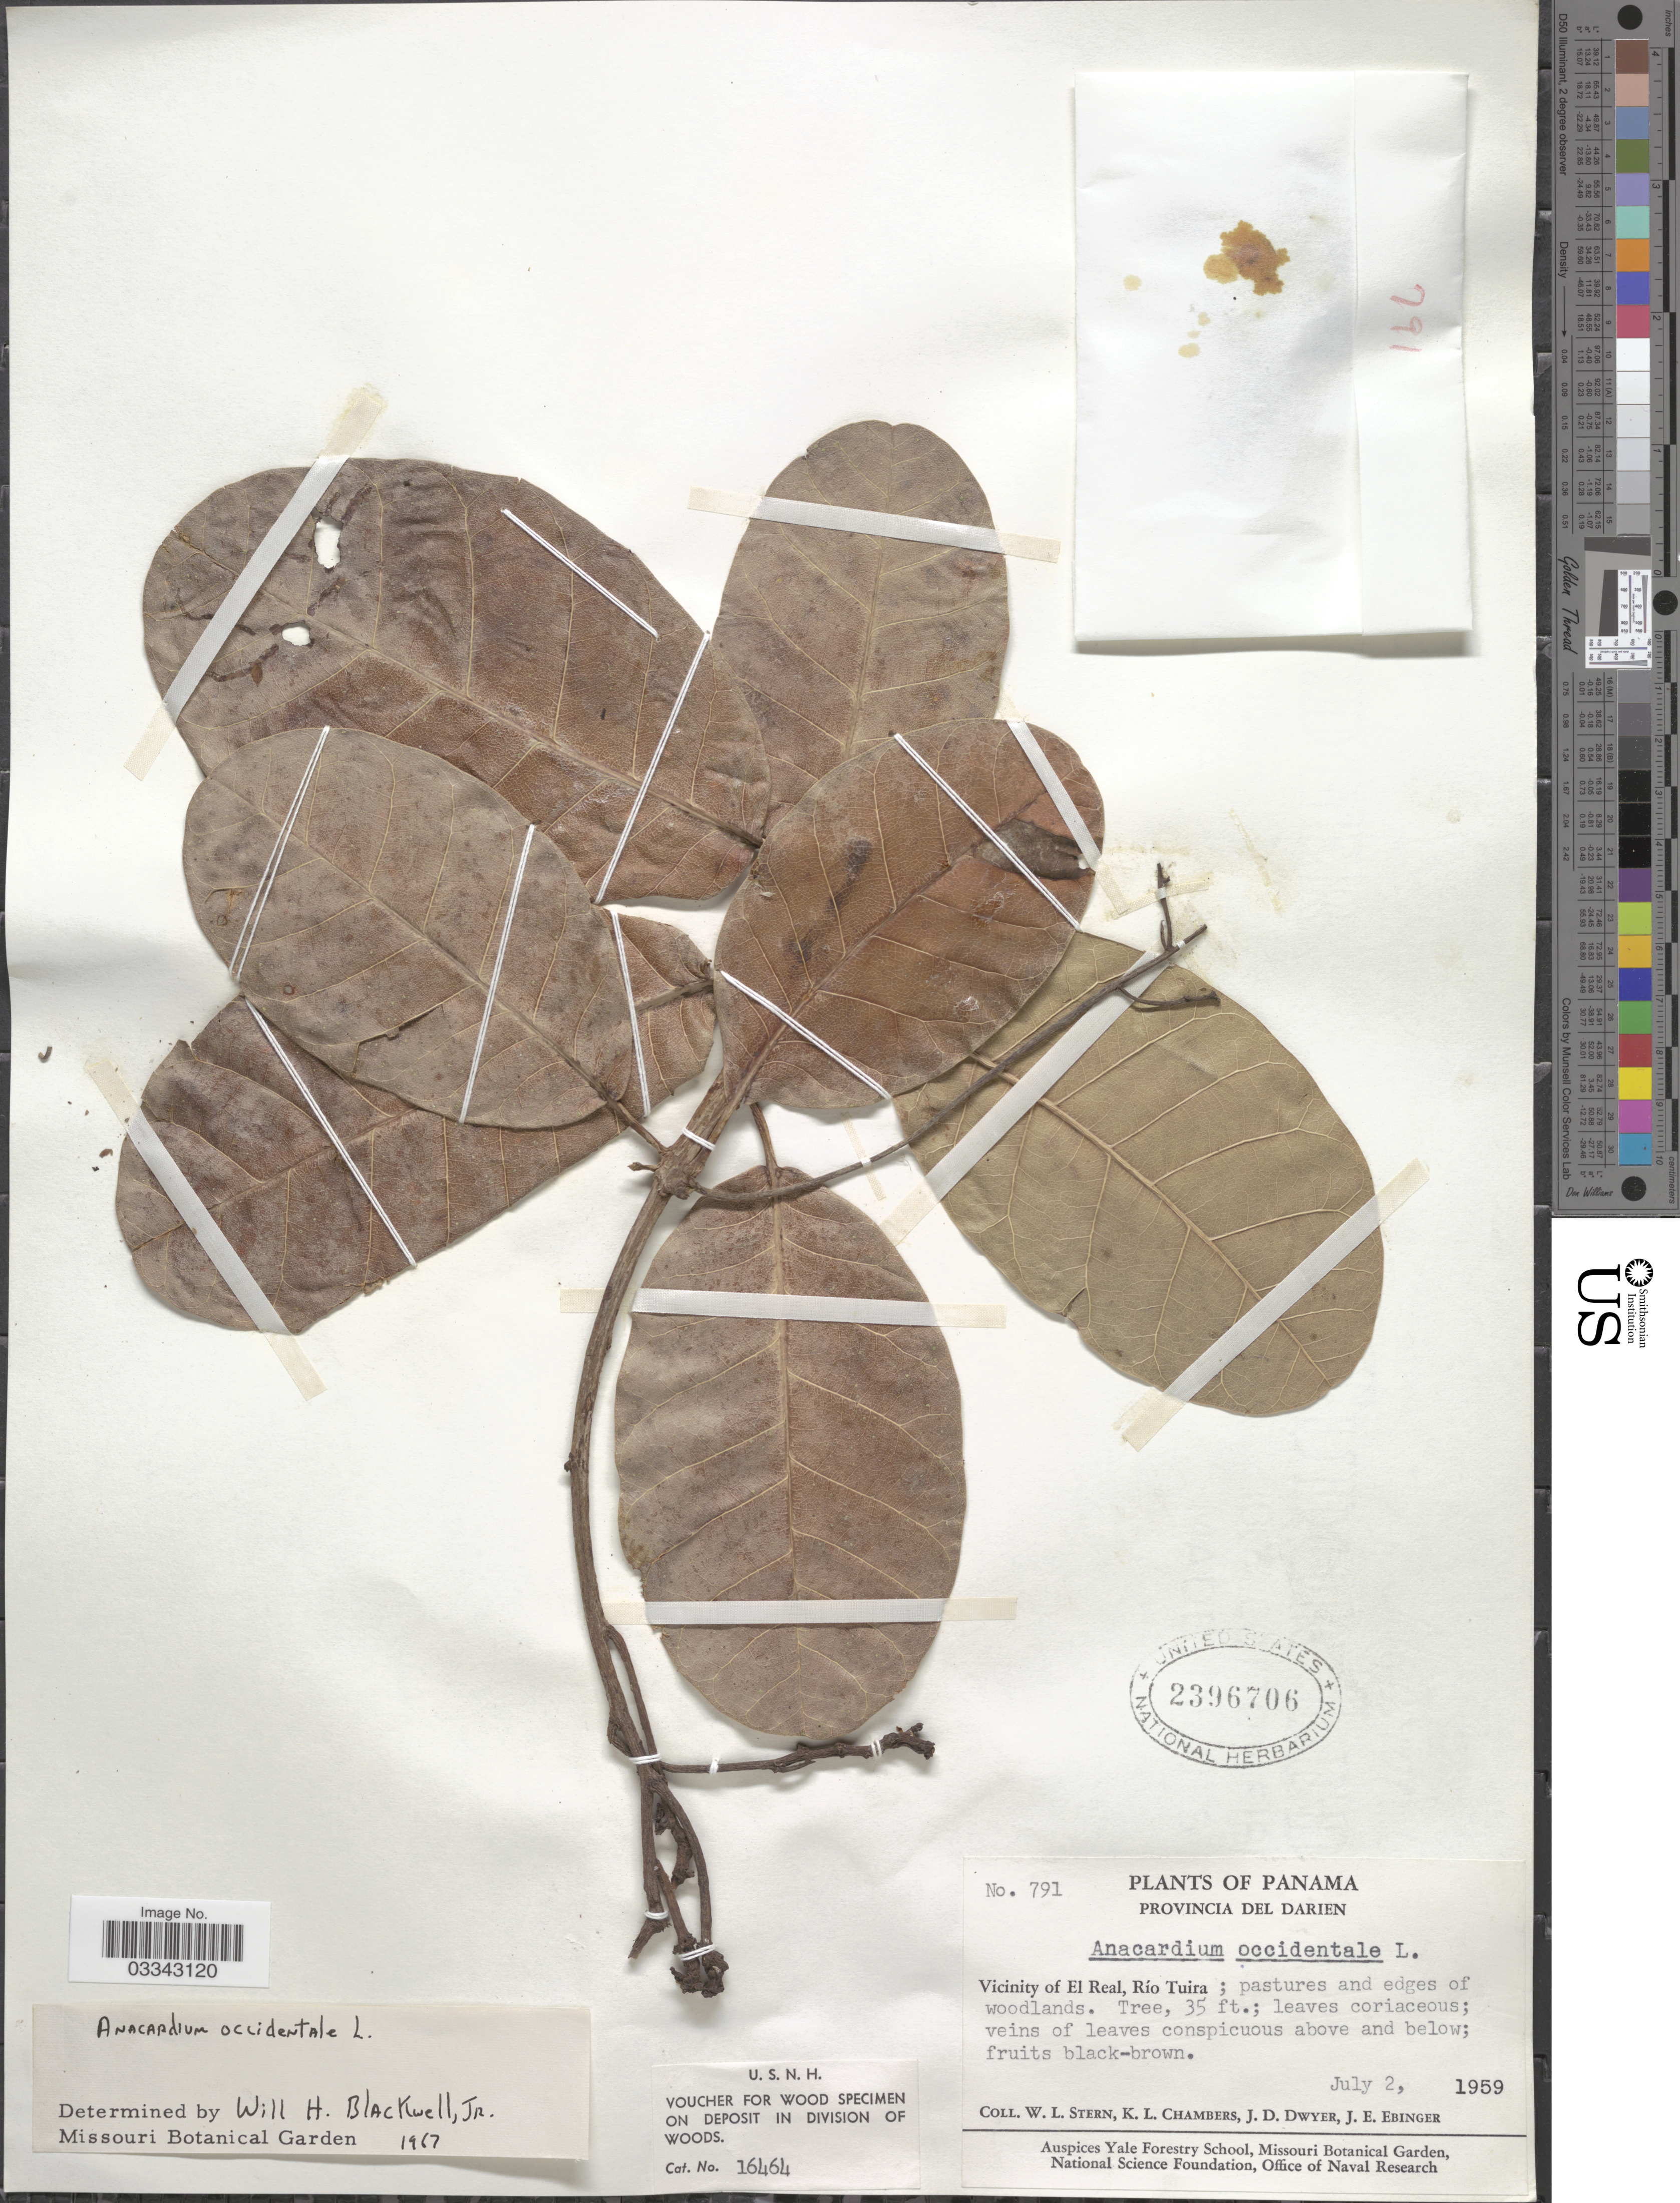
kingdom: Plantae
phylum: Tracheophyta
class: Magnoliopsida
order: Sapindales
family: Anacardiaceae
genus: Anacardium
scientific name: Anacardium occidentale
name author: L.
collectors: W. L. Stern, K. Chambers, J. D. Dwyer & J. Ebinger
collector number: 791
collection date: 1959-07-02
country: Panama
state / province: Darién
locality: Provincia Del Darien. Vicinity of El Real, Río Tuira.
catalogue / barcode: US 2396706